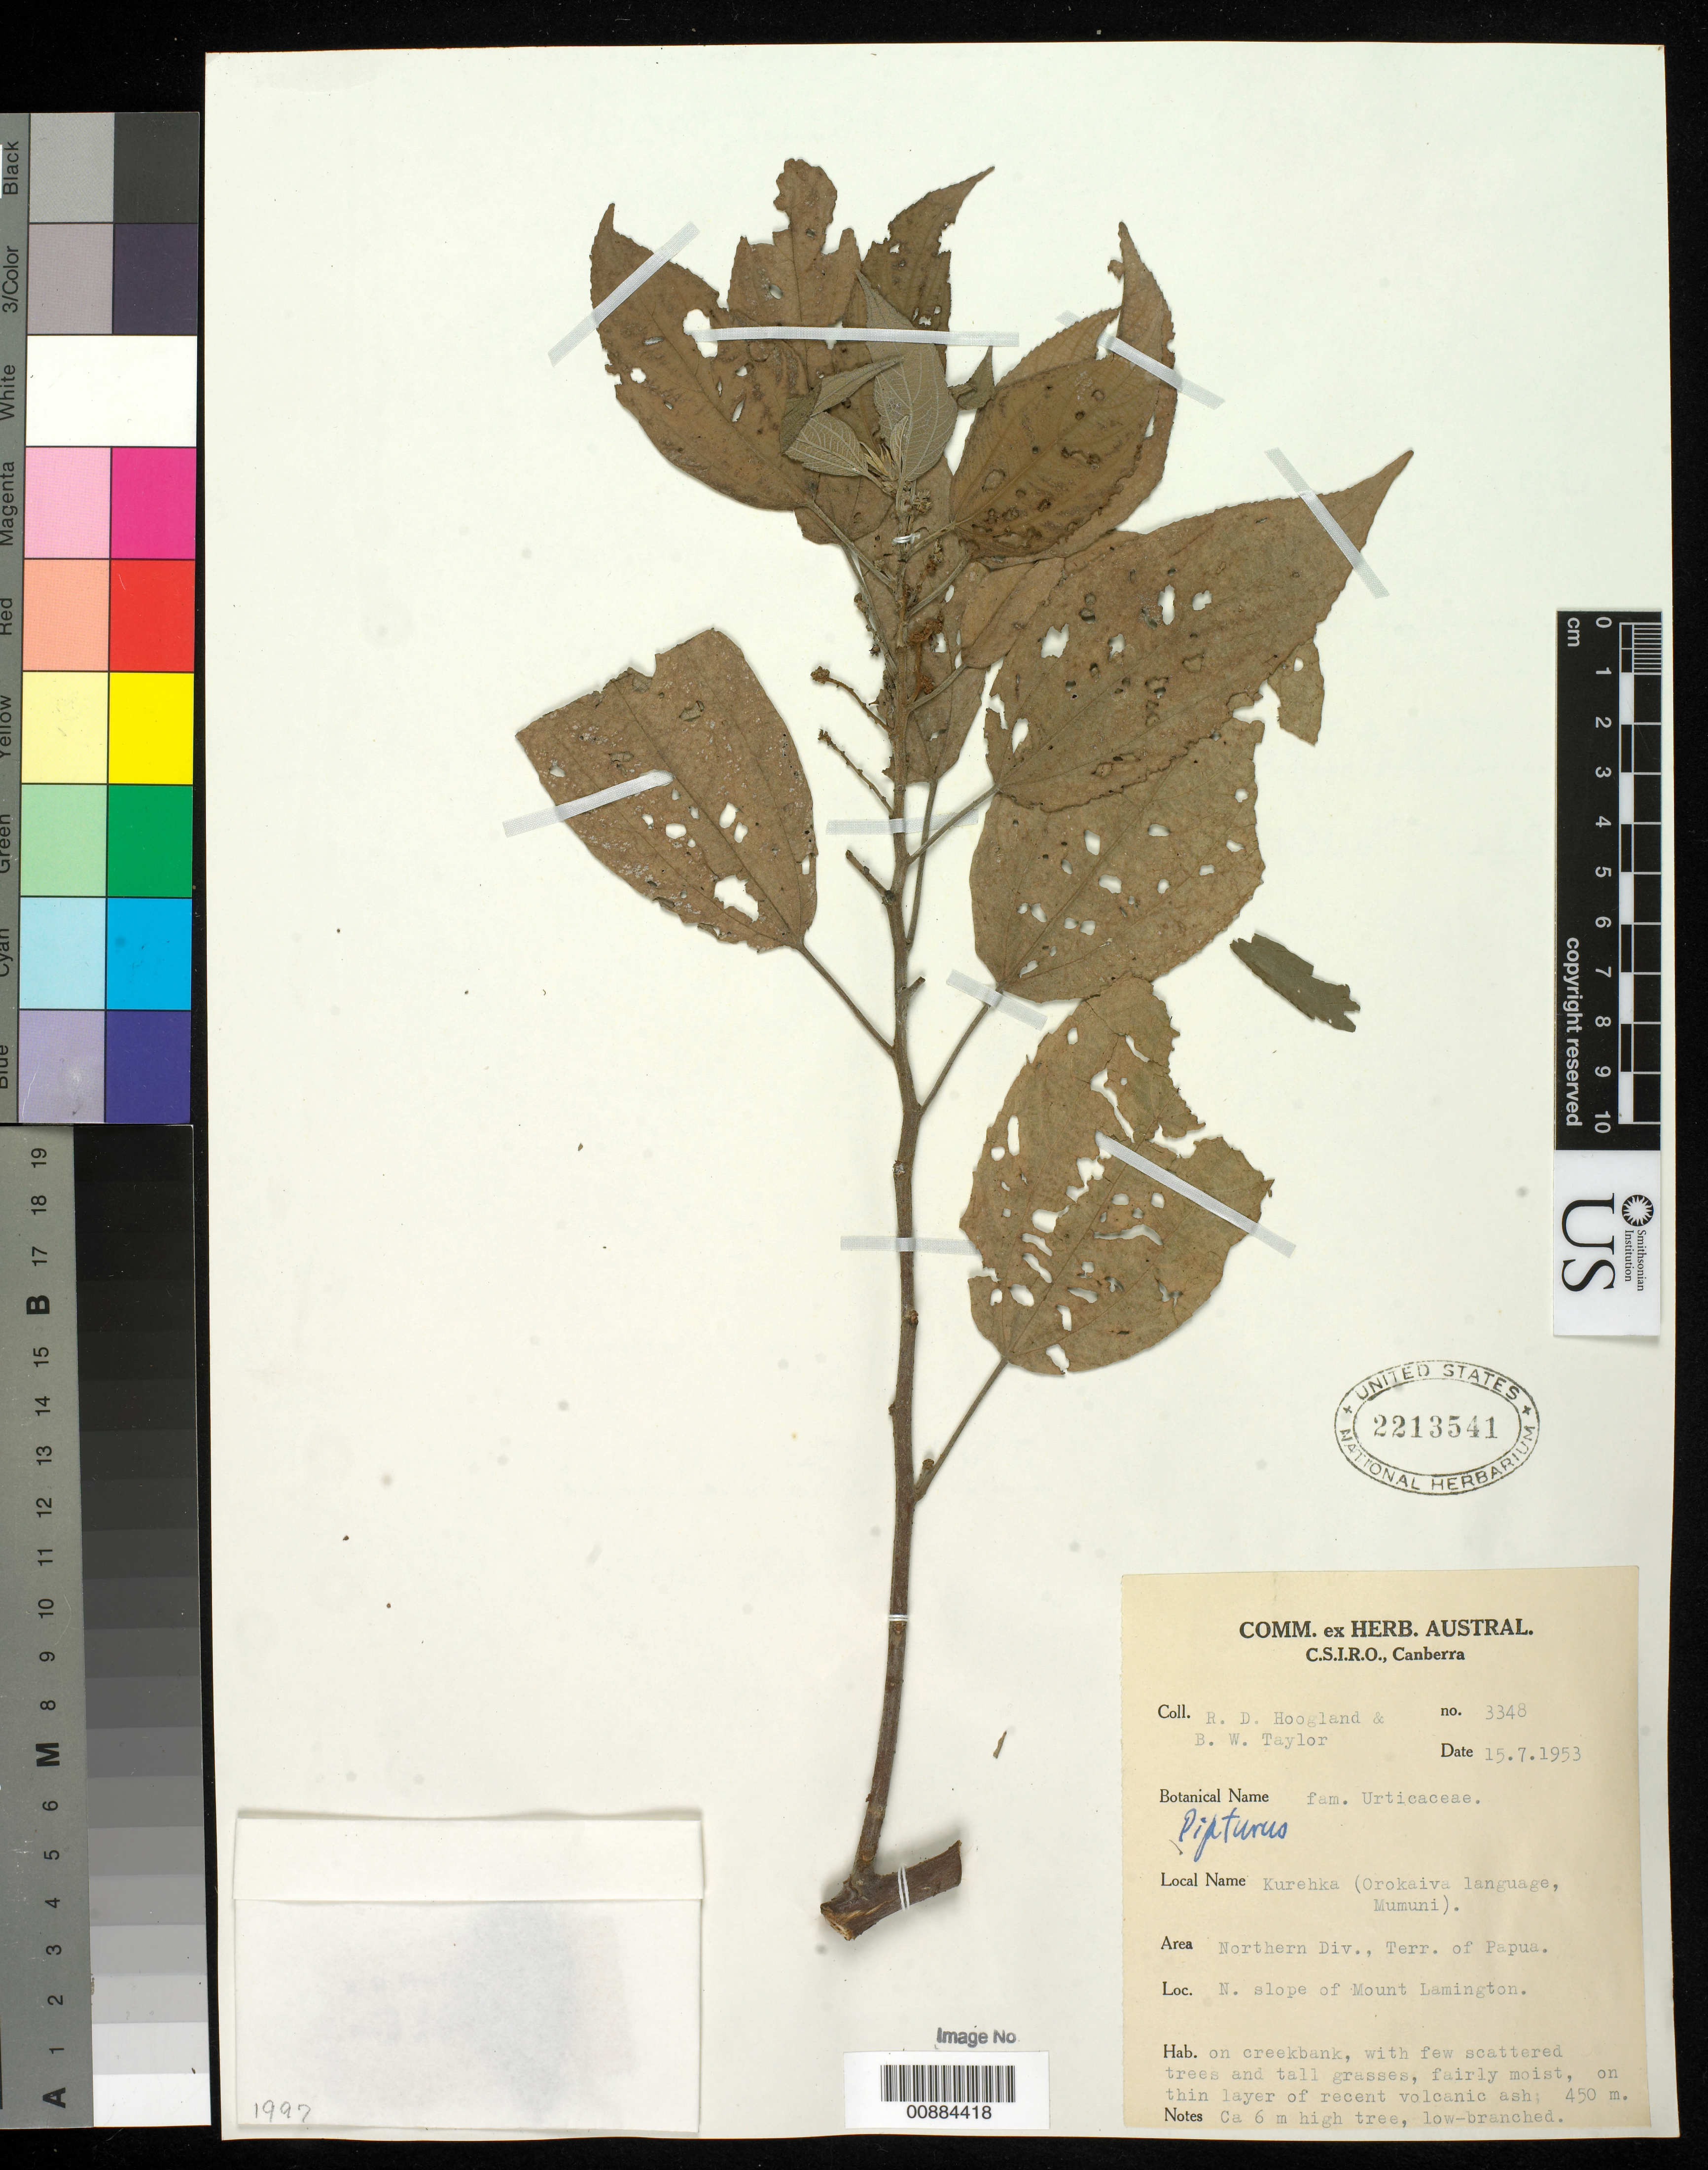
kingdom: Plantae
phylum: Tracheophyta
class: Magnoliopsida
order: Rosales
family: Urticaceae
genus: Pipturus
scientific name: Pipturus sp.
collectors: R. D. Hoogland & B. Taylor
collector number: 3348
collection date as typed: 15 Jul 1953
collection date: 1953-07-15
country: Papua New Guinea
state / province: Northern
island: New Guinea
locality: Northern Div,. Terr. Of papua. N. Slope of Mount Lemington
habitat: on creekbank, with few scattered trees and tall grasses, fairly moist, on thin layer of recent volcanic ash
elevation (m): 450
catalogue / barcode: US 2243541